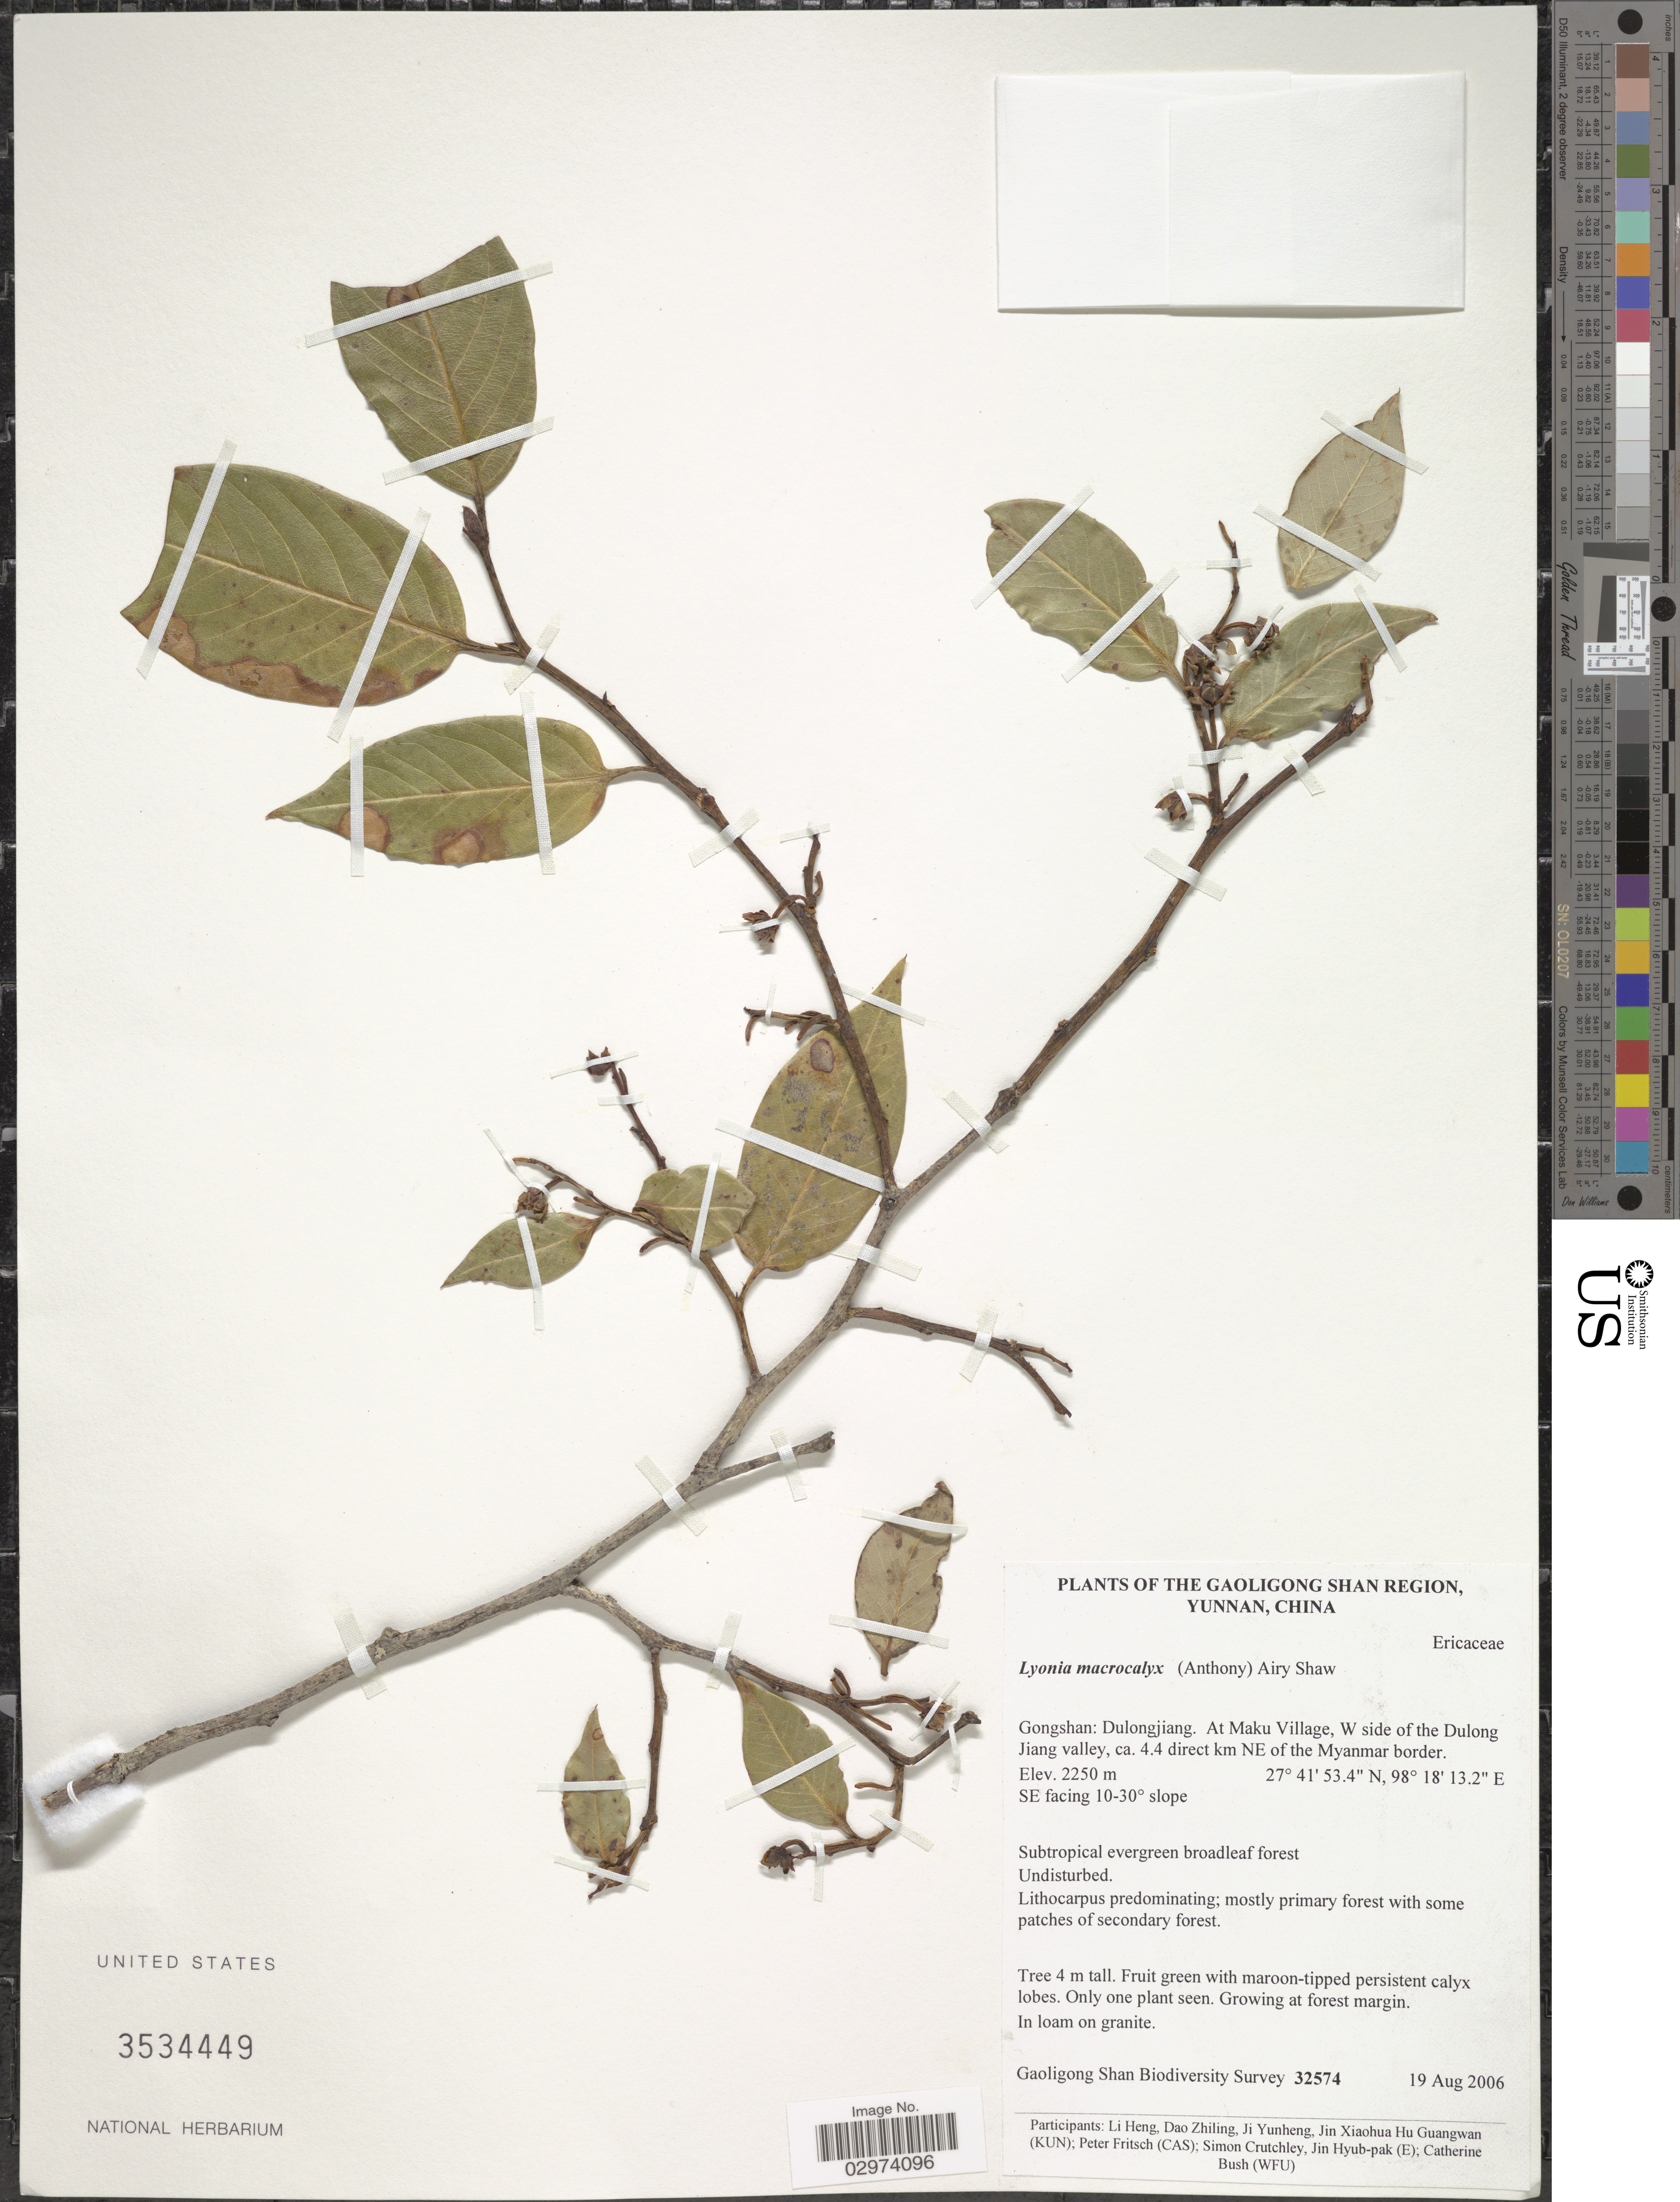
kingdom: Plantae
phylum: Tracheophyta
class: Magnoliopsida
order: Ericales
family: Ericaceae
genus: Lyonia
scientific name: Lyonia macrocalyx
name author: (J. Anthony) Airy Shaw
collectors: Gaoligong Shan Biodiversity Survey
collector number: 32574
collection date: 2006-08-19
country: China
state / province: Yunnan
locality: Gaoligong Shan Region. Gongshan: Dulongjiang. At Maku Village, W side of the Dulong Jiang valley, ca. 4.4 direct km NE of the Myanmar border. SE facing 10-30° slope.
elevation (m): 2250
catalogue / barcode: US 3534449